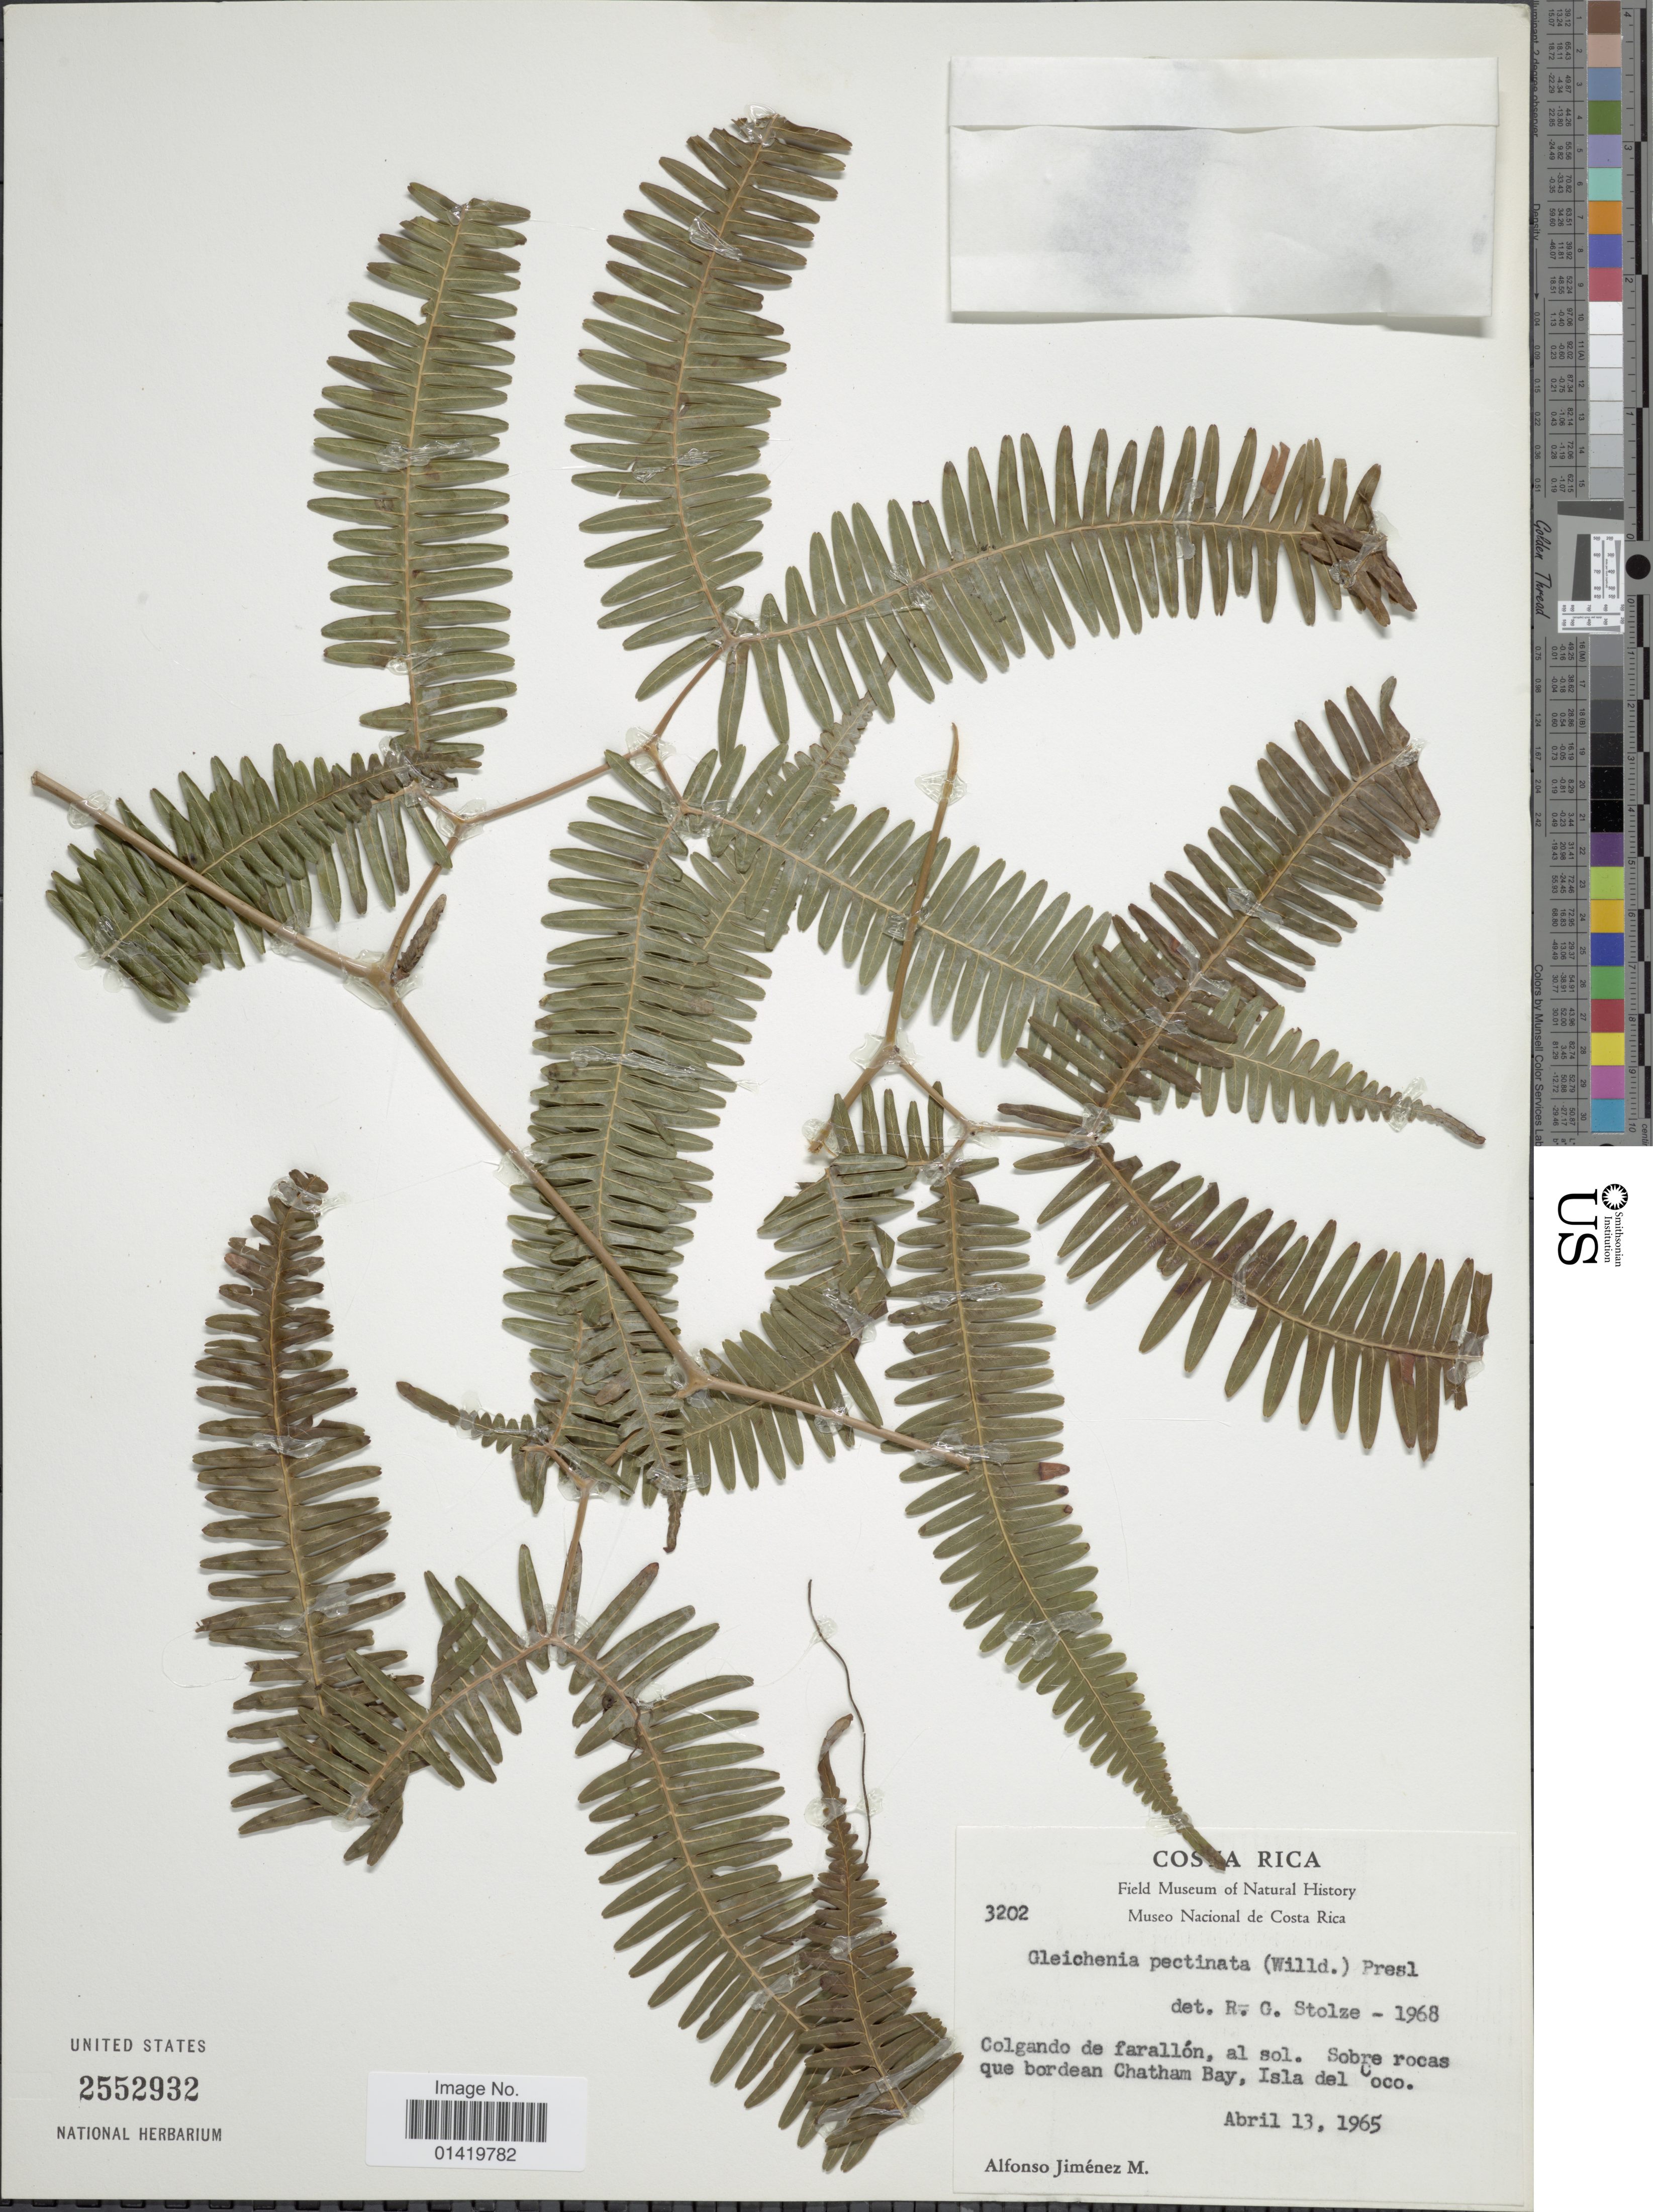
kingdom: Plantae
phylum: Tracheophyta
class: Polypodiopsida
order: Gleicheniales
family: Gleicheniaceae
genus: Gleichenella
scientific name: Gleichenella pectinata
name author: (Willd.) Ching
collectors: A. Jimenez M.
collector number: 3202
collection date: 1965-04-13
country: Costa Rica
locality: Colgando de faralló, al sol. Sobre ocas que bordean Chatham Bay, Isla del Coco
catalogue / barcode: US 2552932